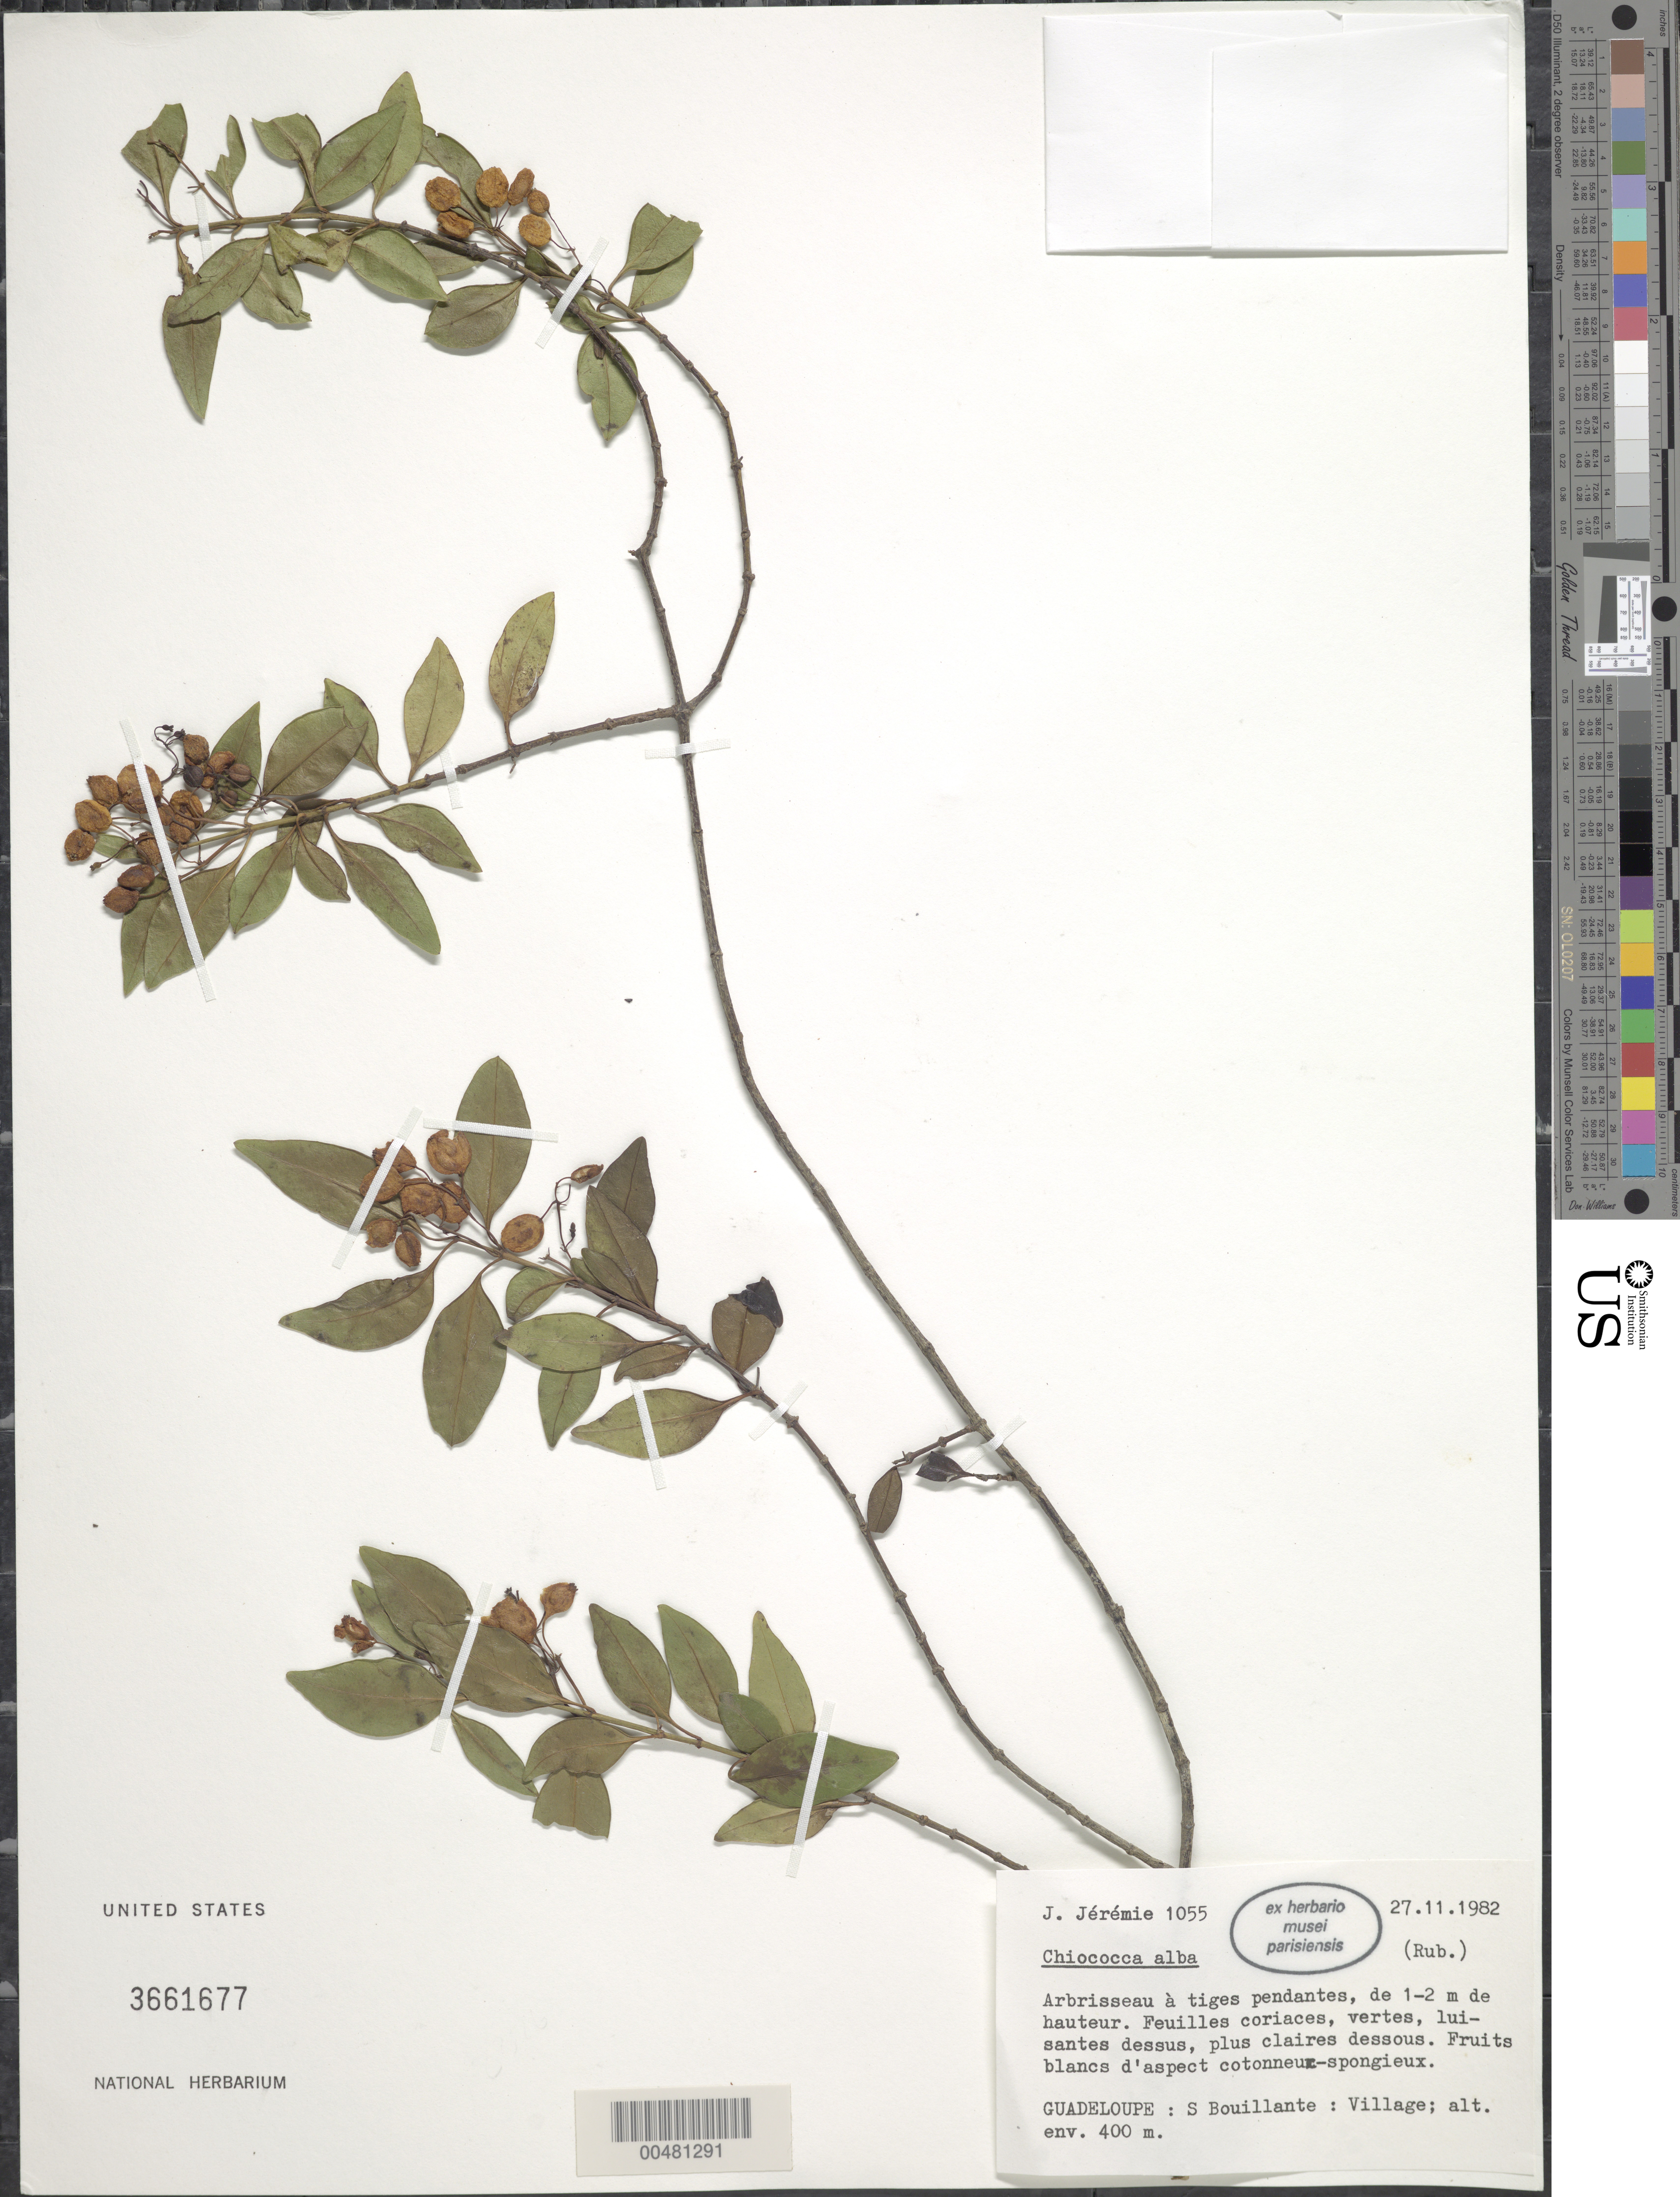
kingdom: Plantae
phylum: Tracheophyta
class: Magnoliopsida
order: Gentianales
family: Rubiaceae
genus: Chiococca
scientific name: Chiococca alba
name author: (L.) Hitchc.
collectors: J. Jérémie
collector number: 1055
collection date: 1982-11-27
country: Guadeloupe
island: Basse-Terre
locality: S Bouillante Village.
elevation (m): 400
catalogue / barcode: US 3661677